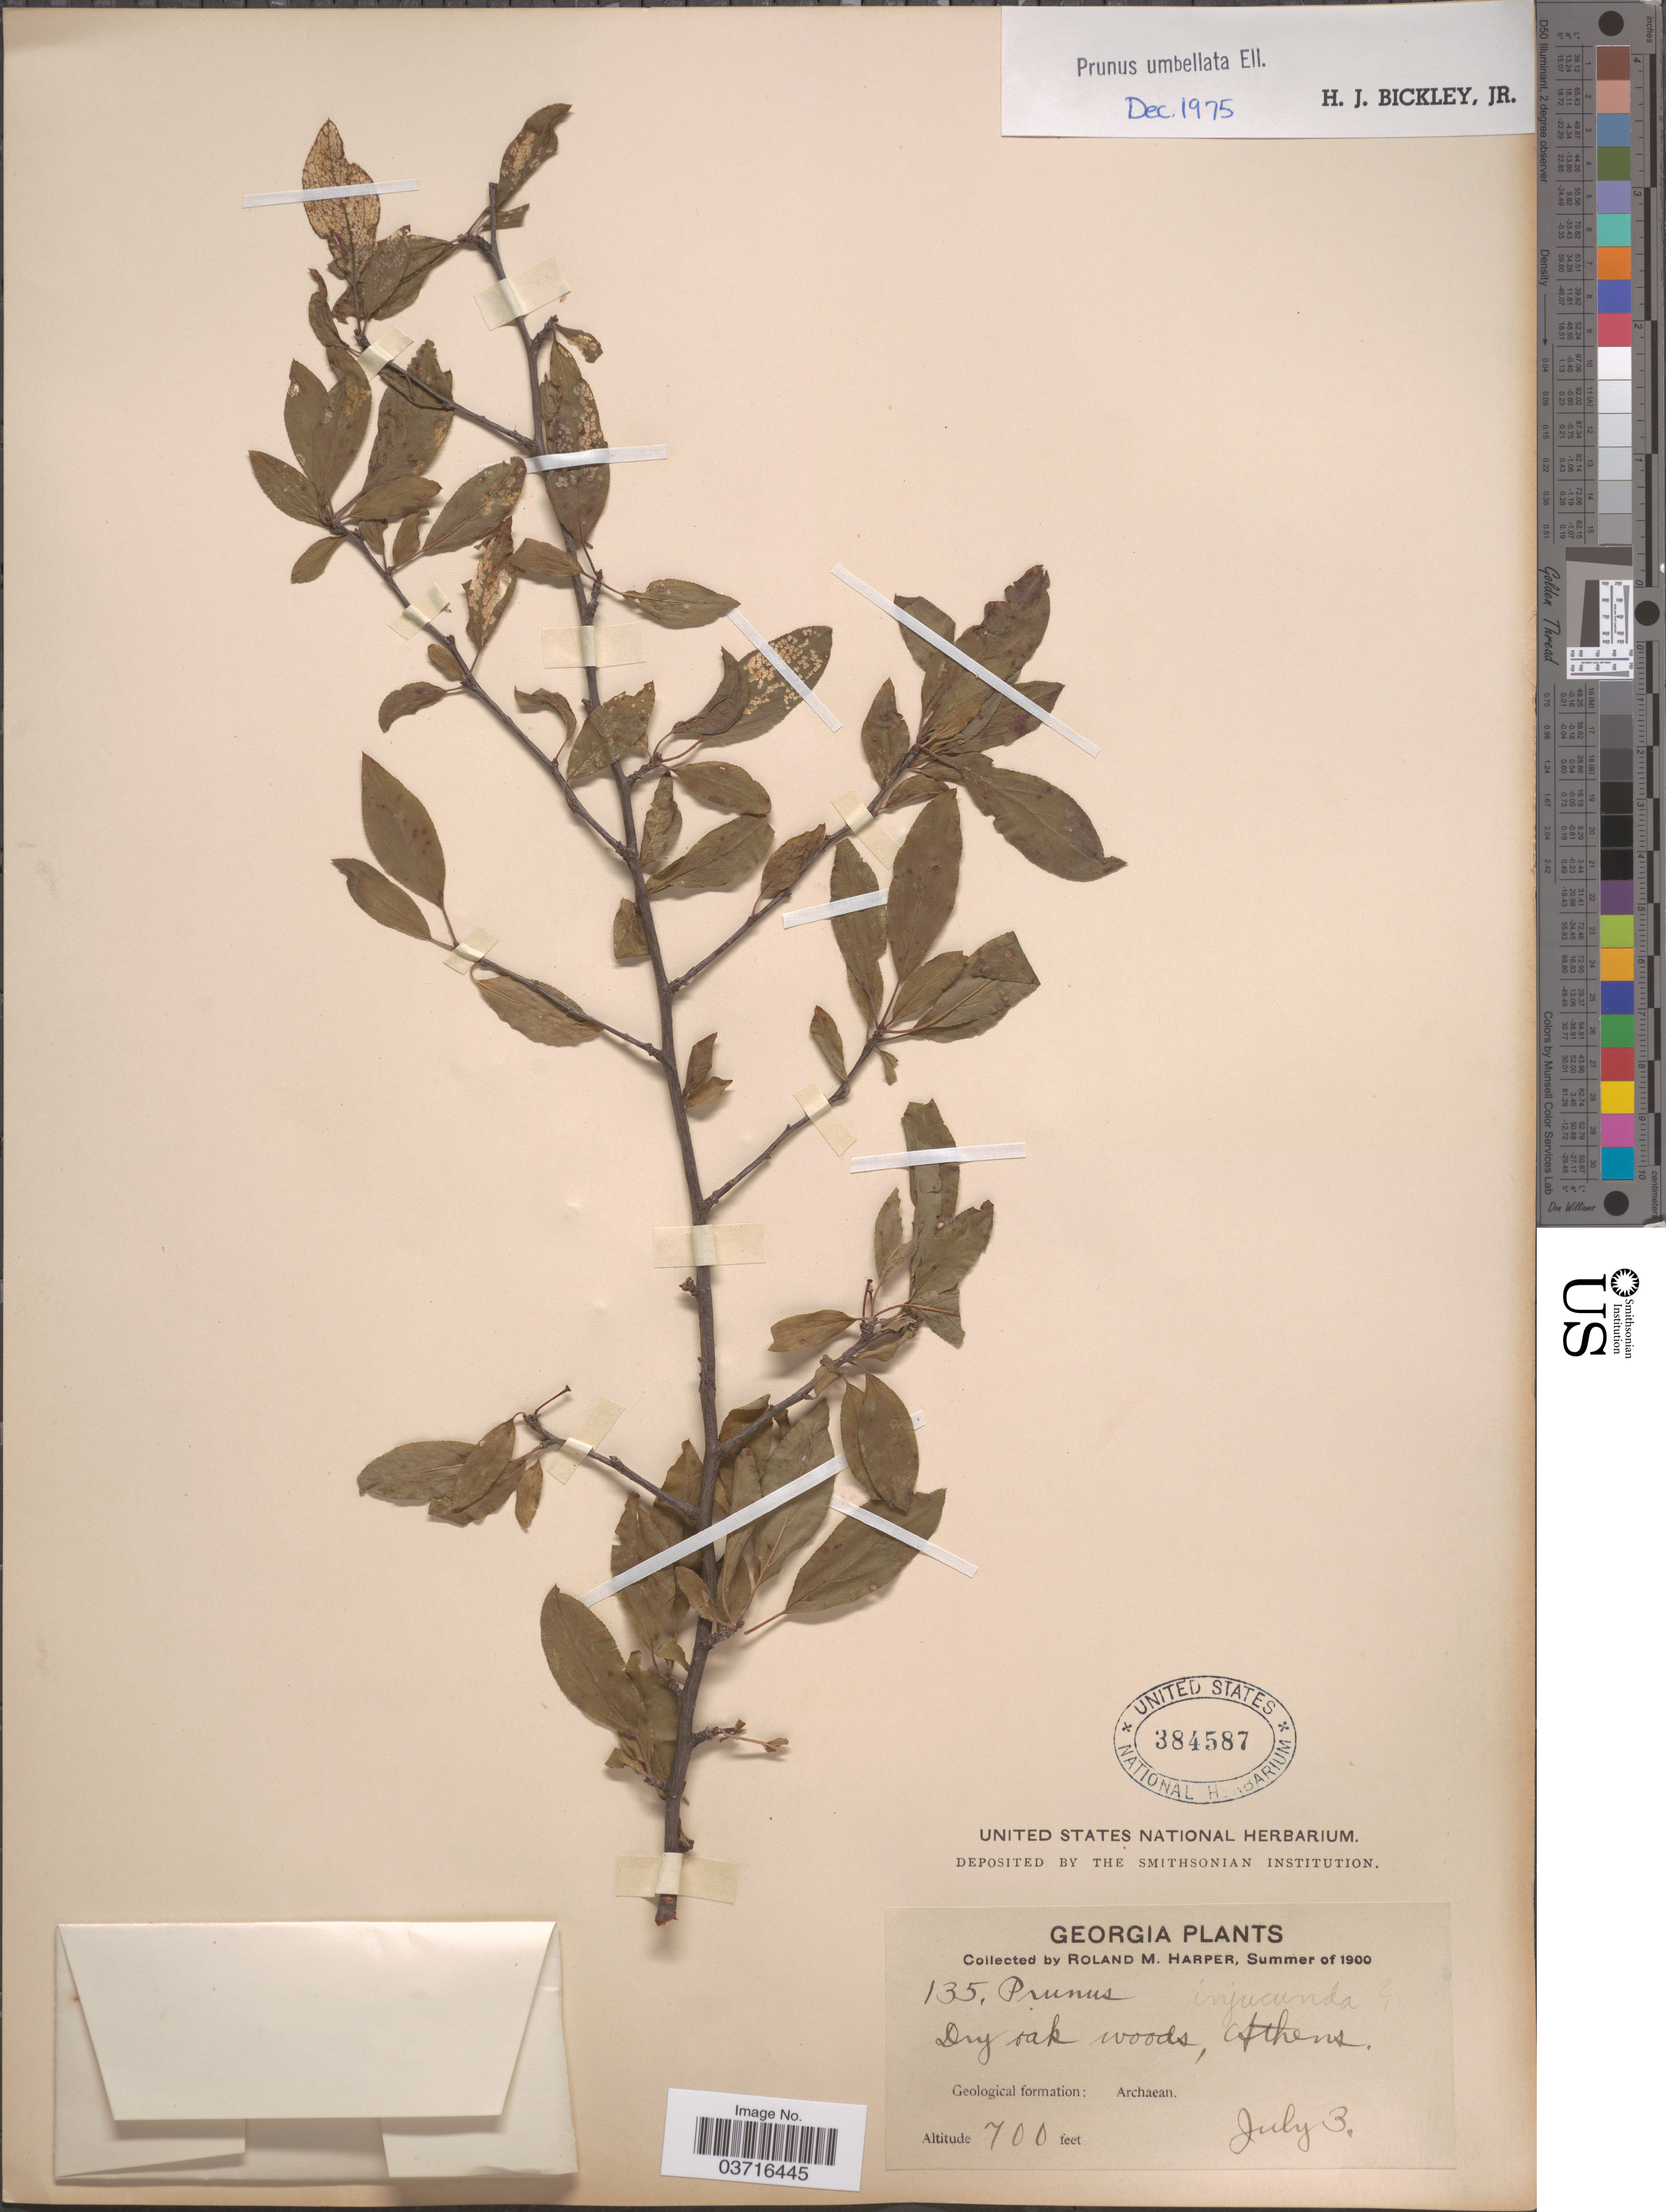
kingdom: Plantae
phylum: Tracheophyta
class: Magnoliopsida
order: Rosales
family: Rosaceae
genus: Prunus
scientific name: Prunus umbellata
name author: Elliott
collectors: R. M. Harper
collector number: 135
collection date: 1900-07-03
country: United States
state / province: Georgia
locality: Athens. Geological formation: Archaean.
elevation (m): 213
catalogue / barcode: US 384587